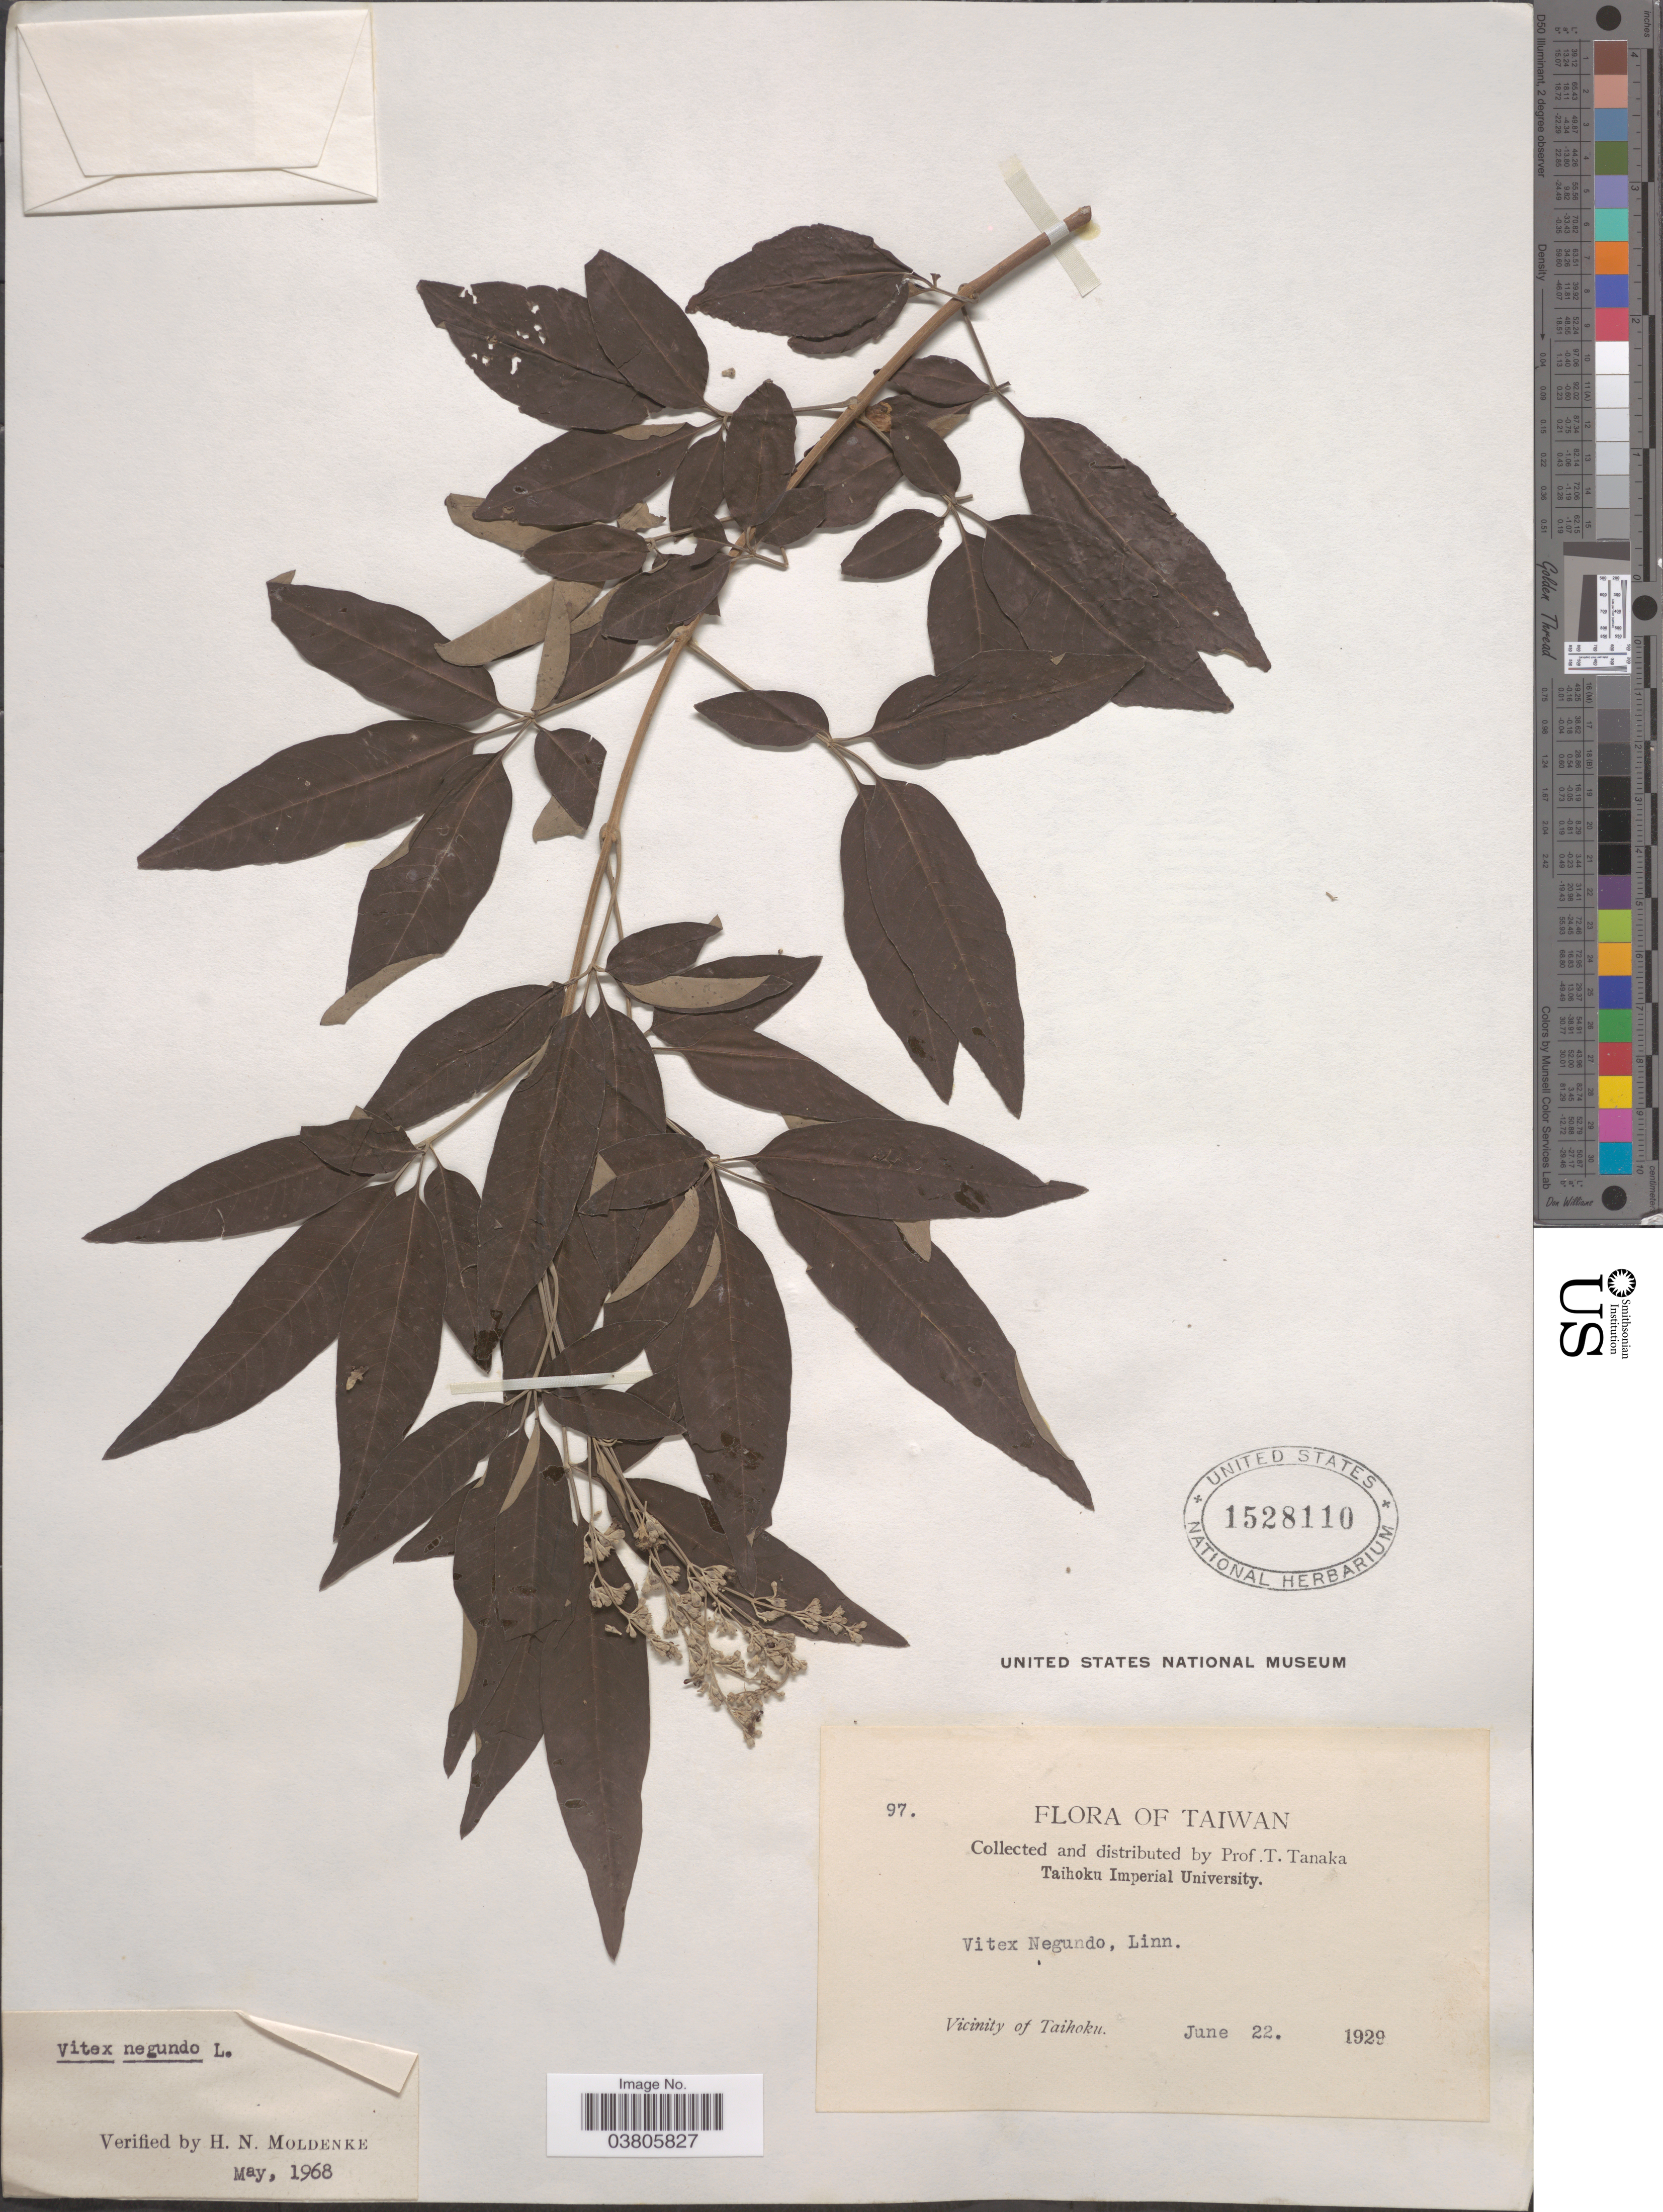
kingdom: Plantae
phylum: Tracheophyta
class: Magnoliopsida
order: Lamiales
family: Lamiaceae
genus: Vitex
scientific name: Vitex negundo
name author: L.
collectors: T. Tanaka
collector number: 97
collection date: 1929-06-22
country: Taiwan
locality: Vicinity of Taihoku.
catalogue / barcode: US 1528110